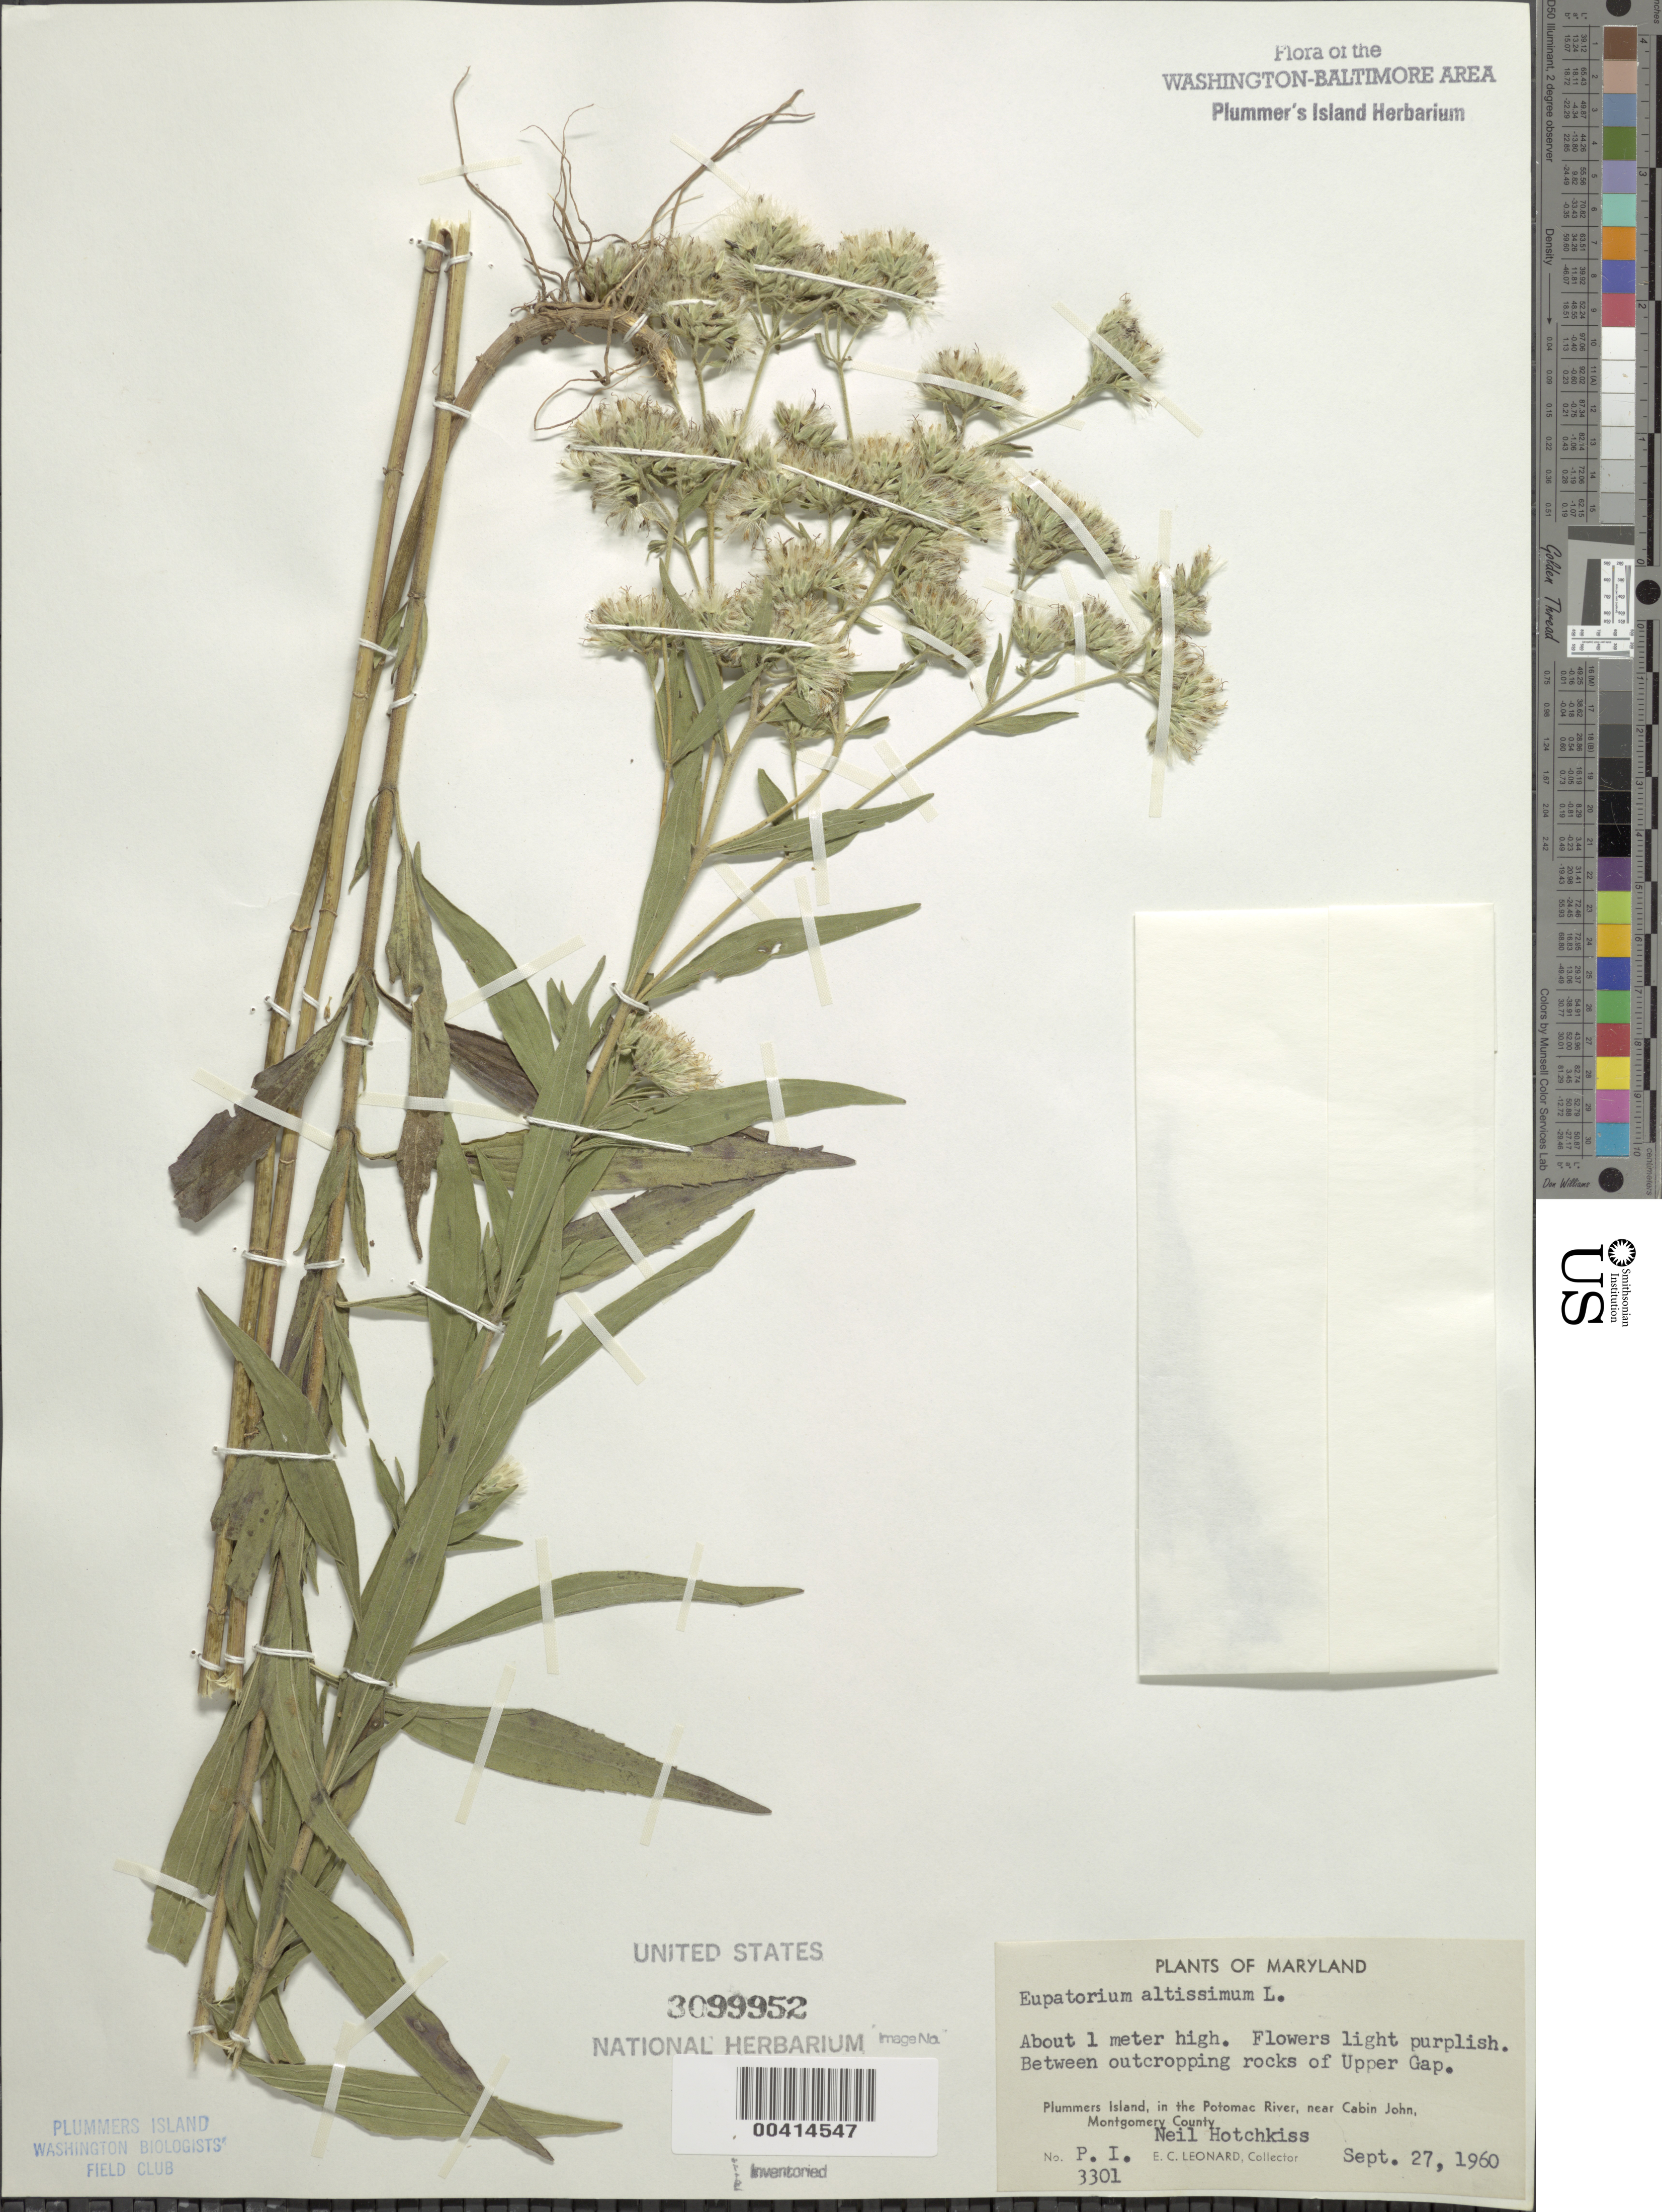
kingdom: Plantae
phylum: Tracheophyta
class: Magnoliopsida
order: Asterales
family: Asteraceae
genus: Eupatorium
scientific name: Eupatorium altissimum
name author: L.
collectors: E. C. Leonard & N. Hotchkiss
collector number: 3301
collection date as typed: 27 Sep 1960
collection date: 1960-09-27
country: United States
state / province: Maryland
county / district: Montgomery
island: Plummers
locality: Plummer's Island; between outcropping rocks of Upper Gap C. & O. Canal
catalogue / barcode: US 3099952